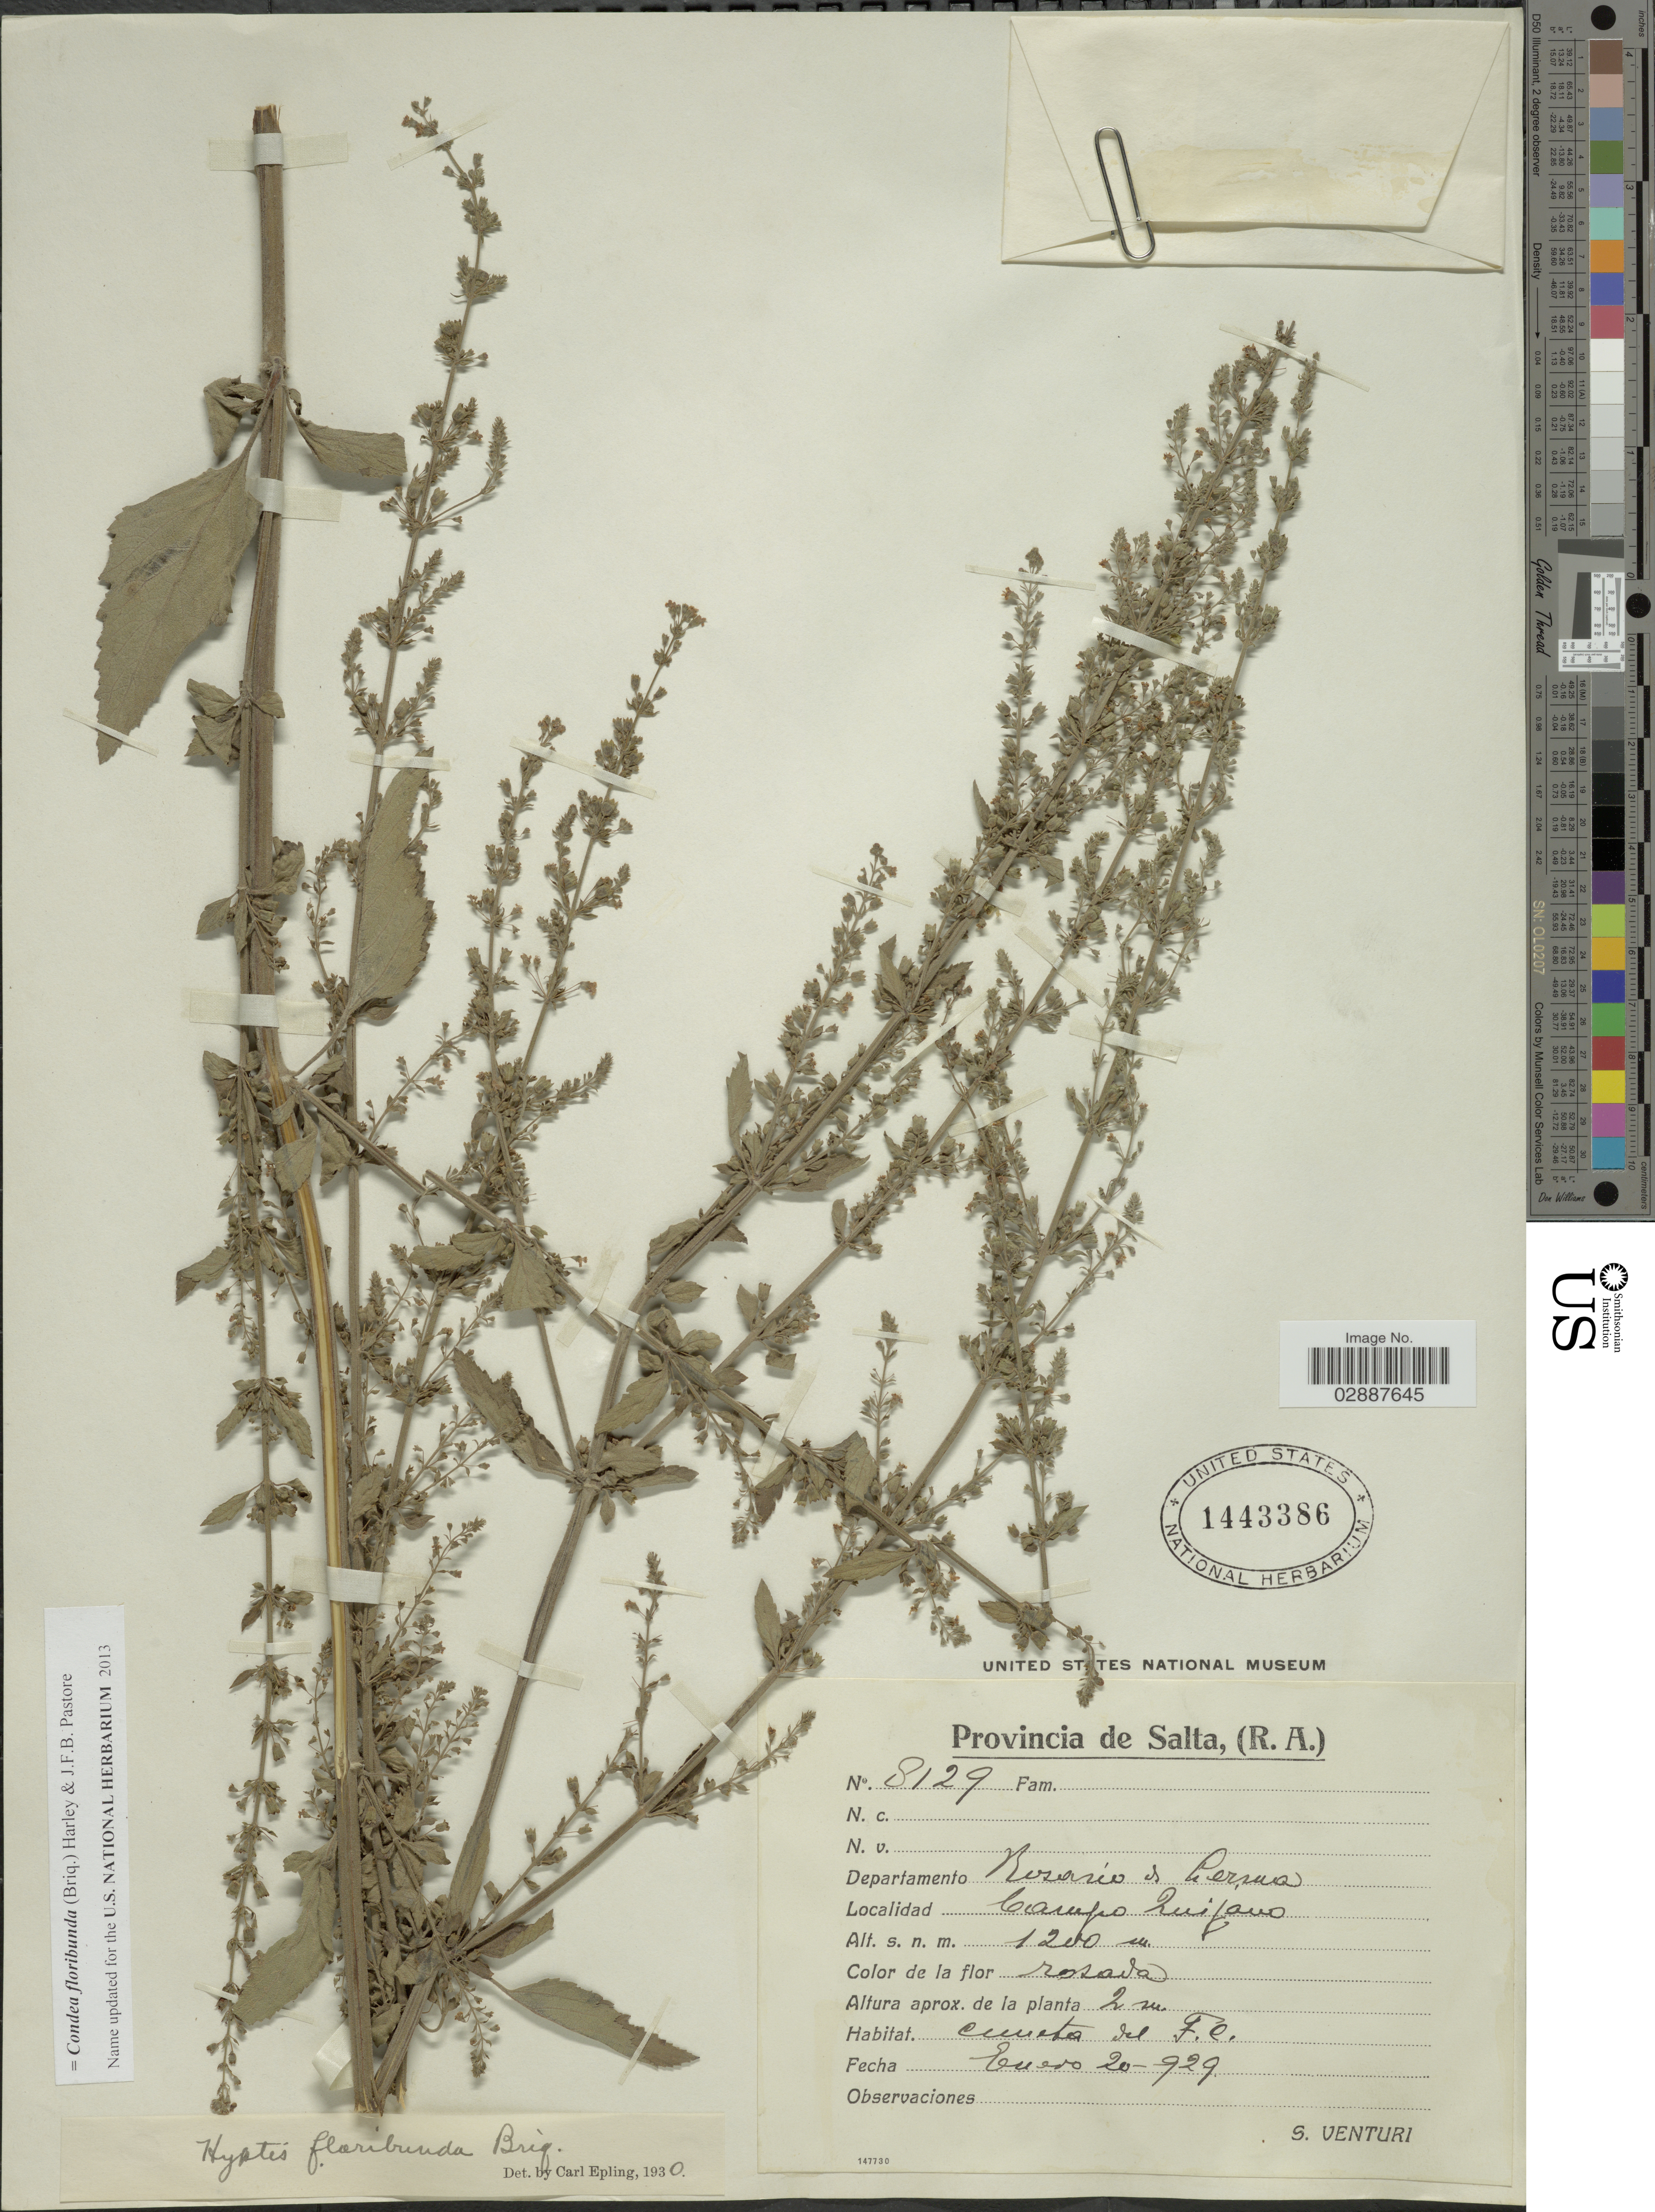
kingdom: Plantae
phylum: Tracheophyta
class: Magnoliopsida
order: Lamiales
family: Lamiaceae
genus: Condea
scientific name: Condea floribunda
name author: (Briq. ex Micheli) Harley & J.F.B. Pastore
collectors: S. Venturi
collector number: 8129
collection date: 1929-01-20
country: Argentina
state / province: Salta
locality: (R.A.) Departamento Rosario de Pierna. Campo Quijano.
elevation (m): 1200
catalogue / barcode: US 1443386